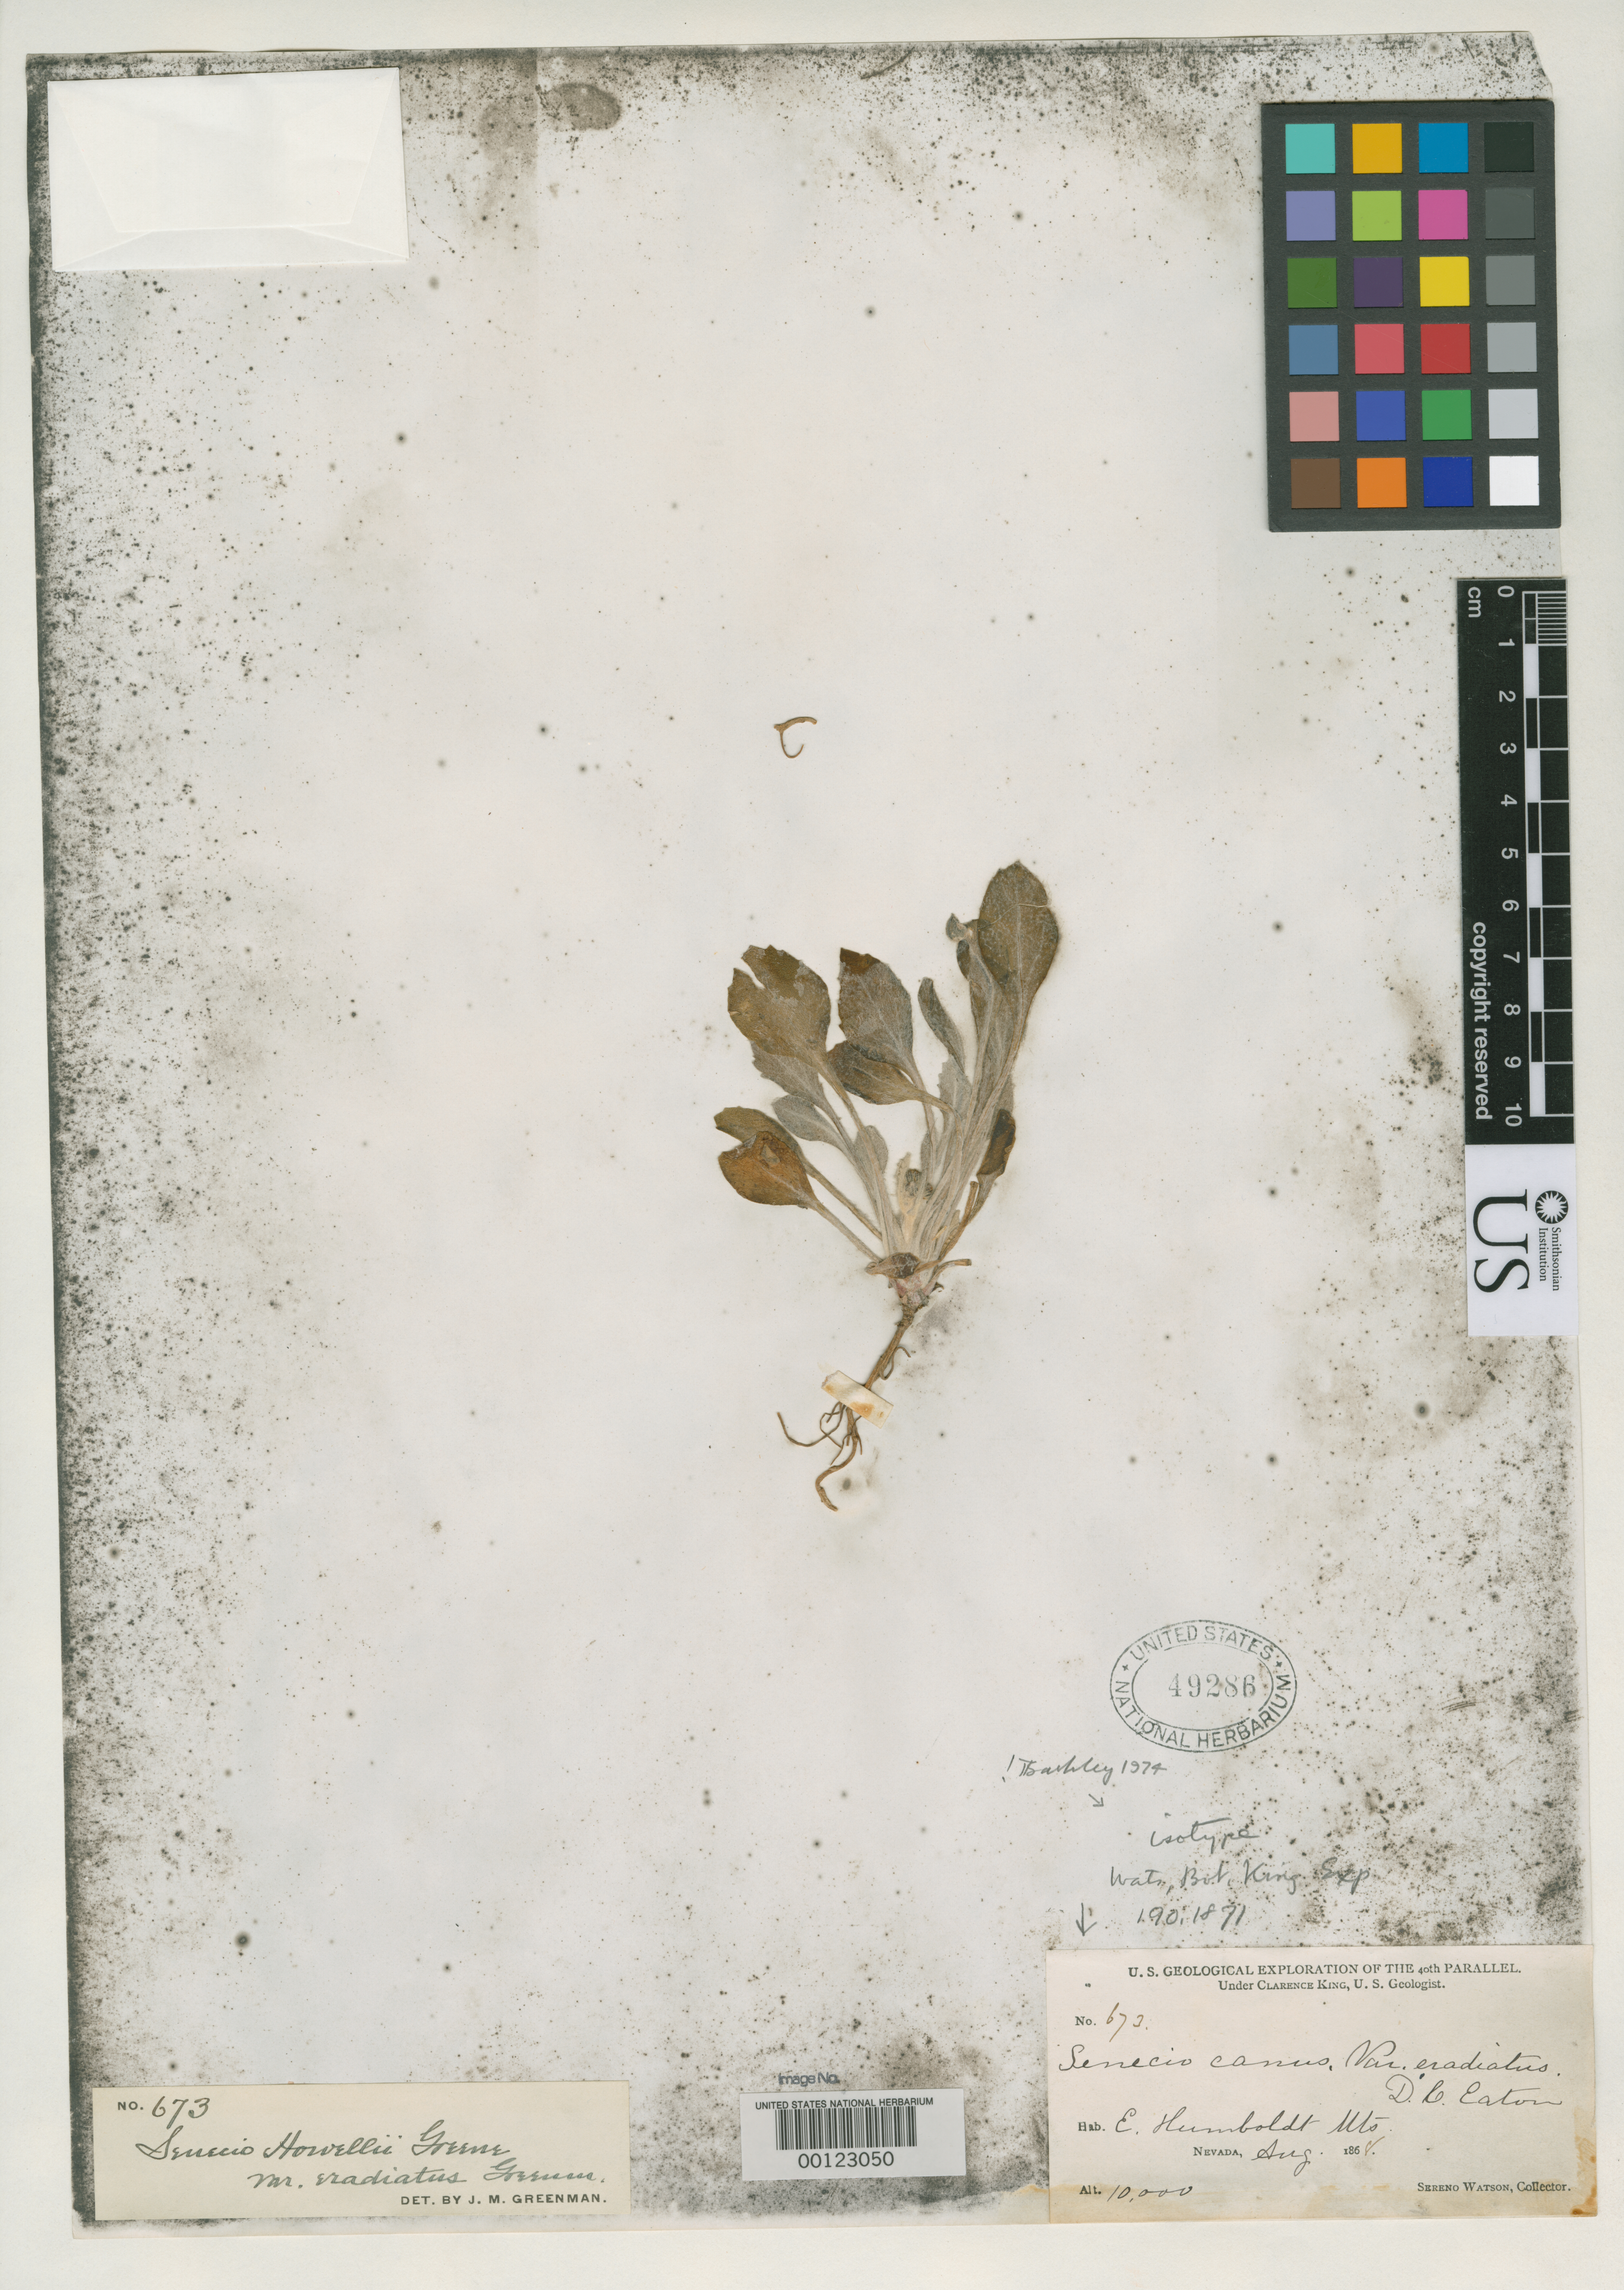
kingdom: Plantae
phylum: Tracheophyta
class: Magnoliopsida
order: Asterales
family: Asteraceae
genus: Senecio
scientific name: Senecio canus var. eradiatus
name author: D.C. Eaton in C. King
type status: Holotype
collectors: S. Watson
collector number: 673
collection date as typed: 18 Aug 1868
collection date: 1868-08-18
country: United States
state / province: Nevada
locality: Top of High Peak in East Humboldt Mountains.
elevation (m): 3048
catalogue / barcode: US 49286